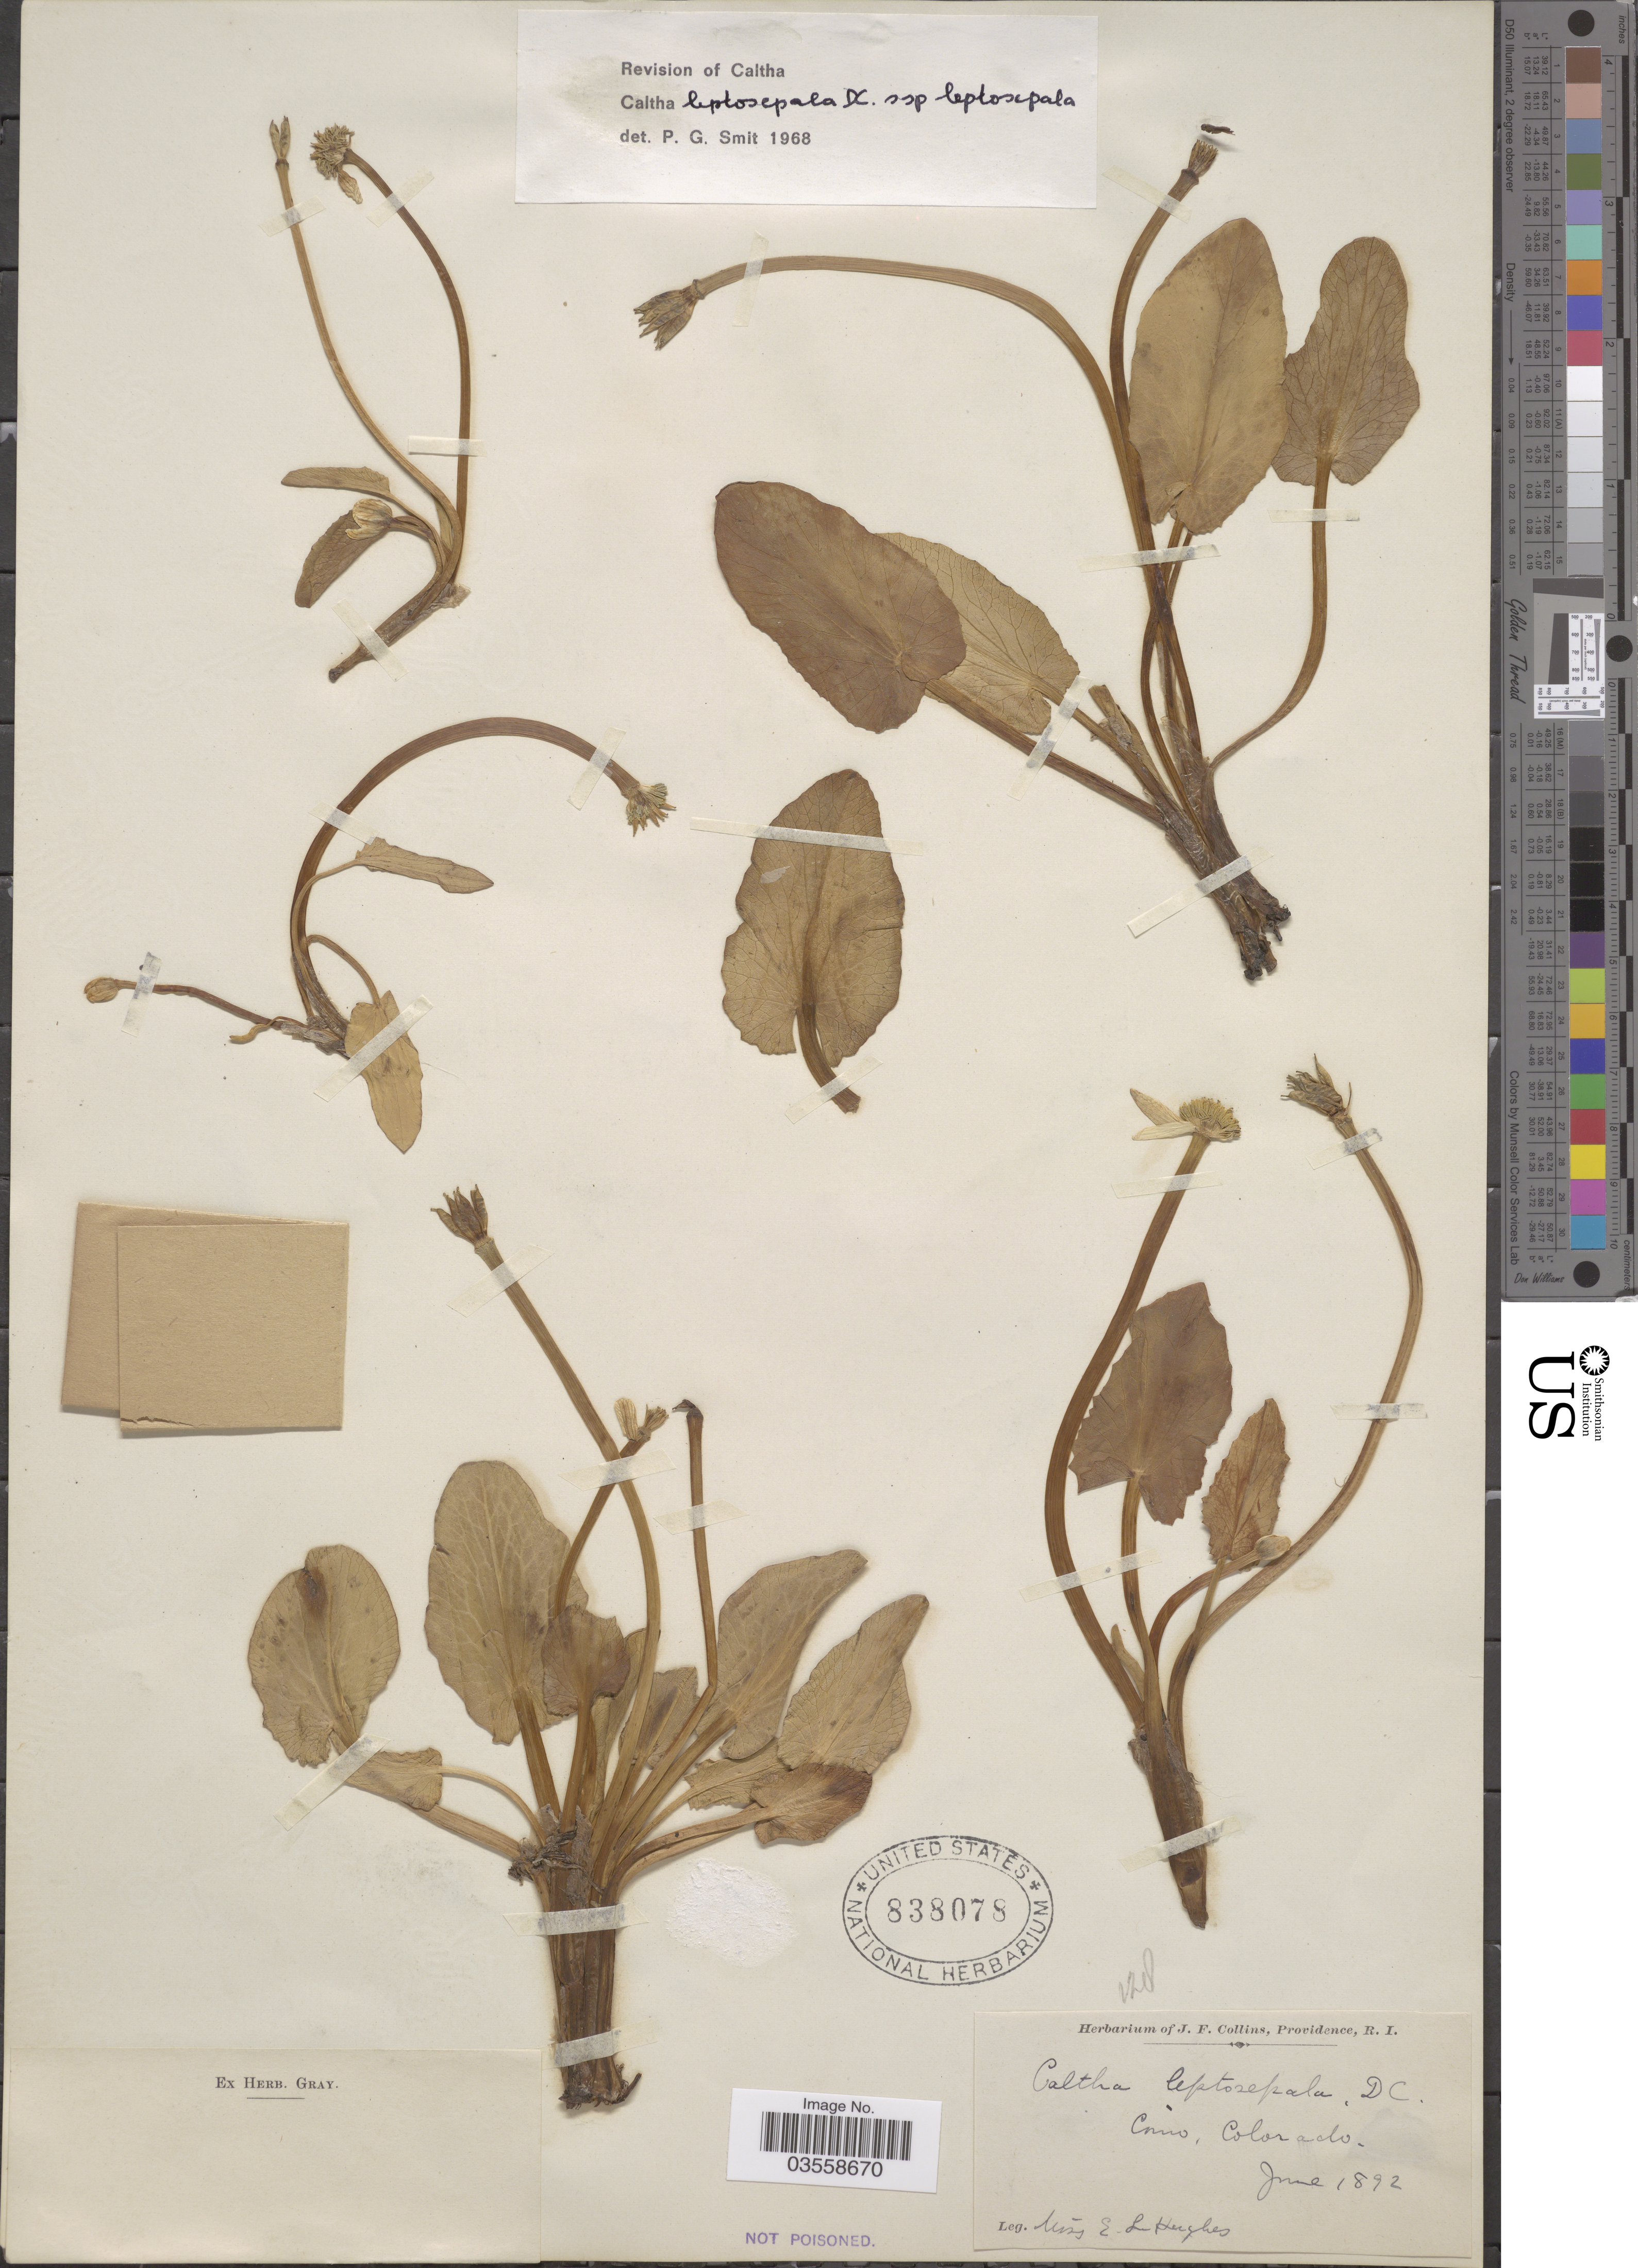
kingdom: Plantae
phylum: Tracheophyta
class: Magnoliopsida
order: Ranunculales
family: Ranunculaceae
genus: Caltha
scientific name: Caltha leptosepala subsp. leptosepala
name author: DC.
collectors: E. Hughes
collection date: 1892-06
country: United States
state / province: Colorado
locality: Como.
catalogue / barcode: US 838078